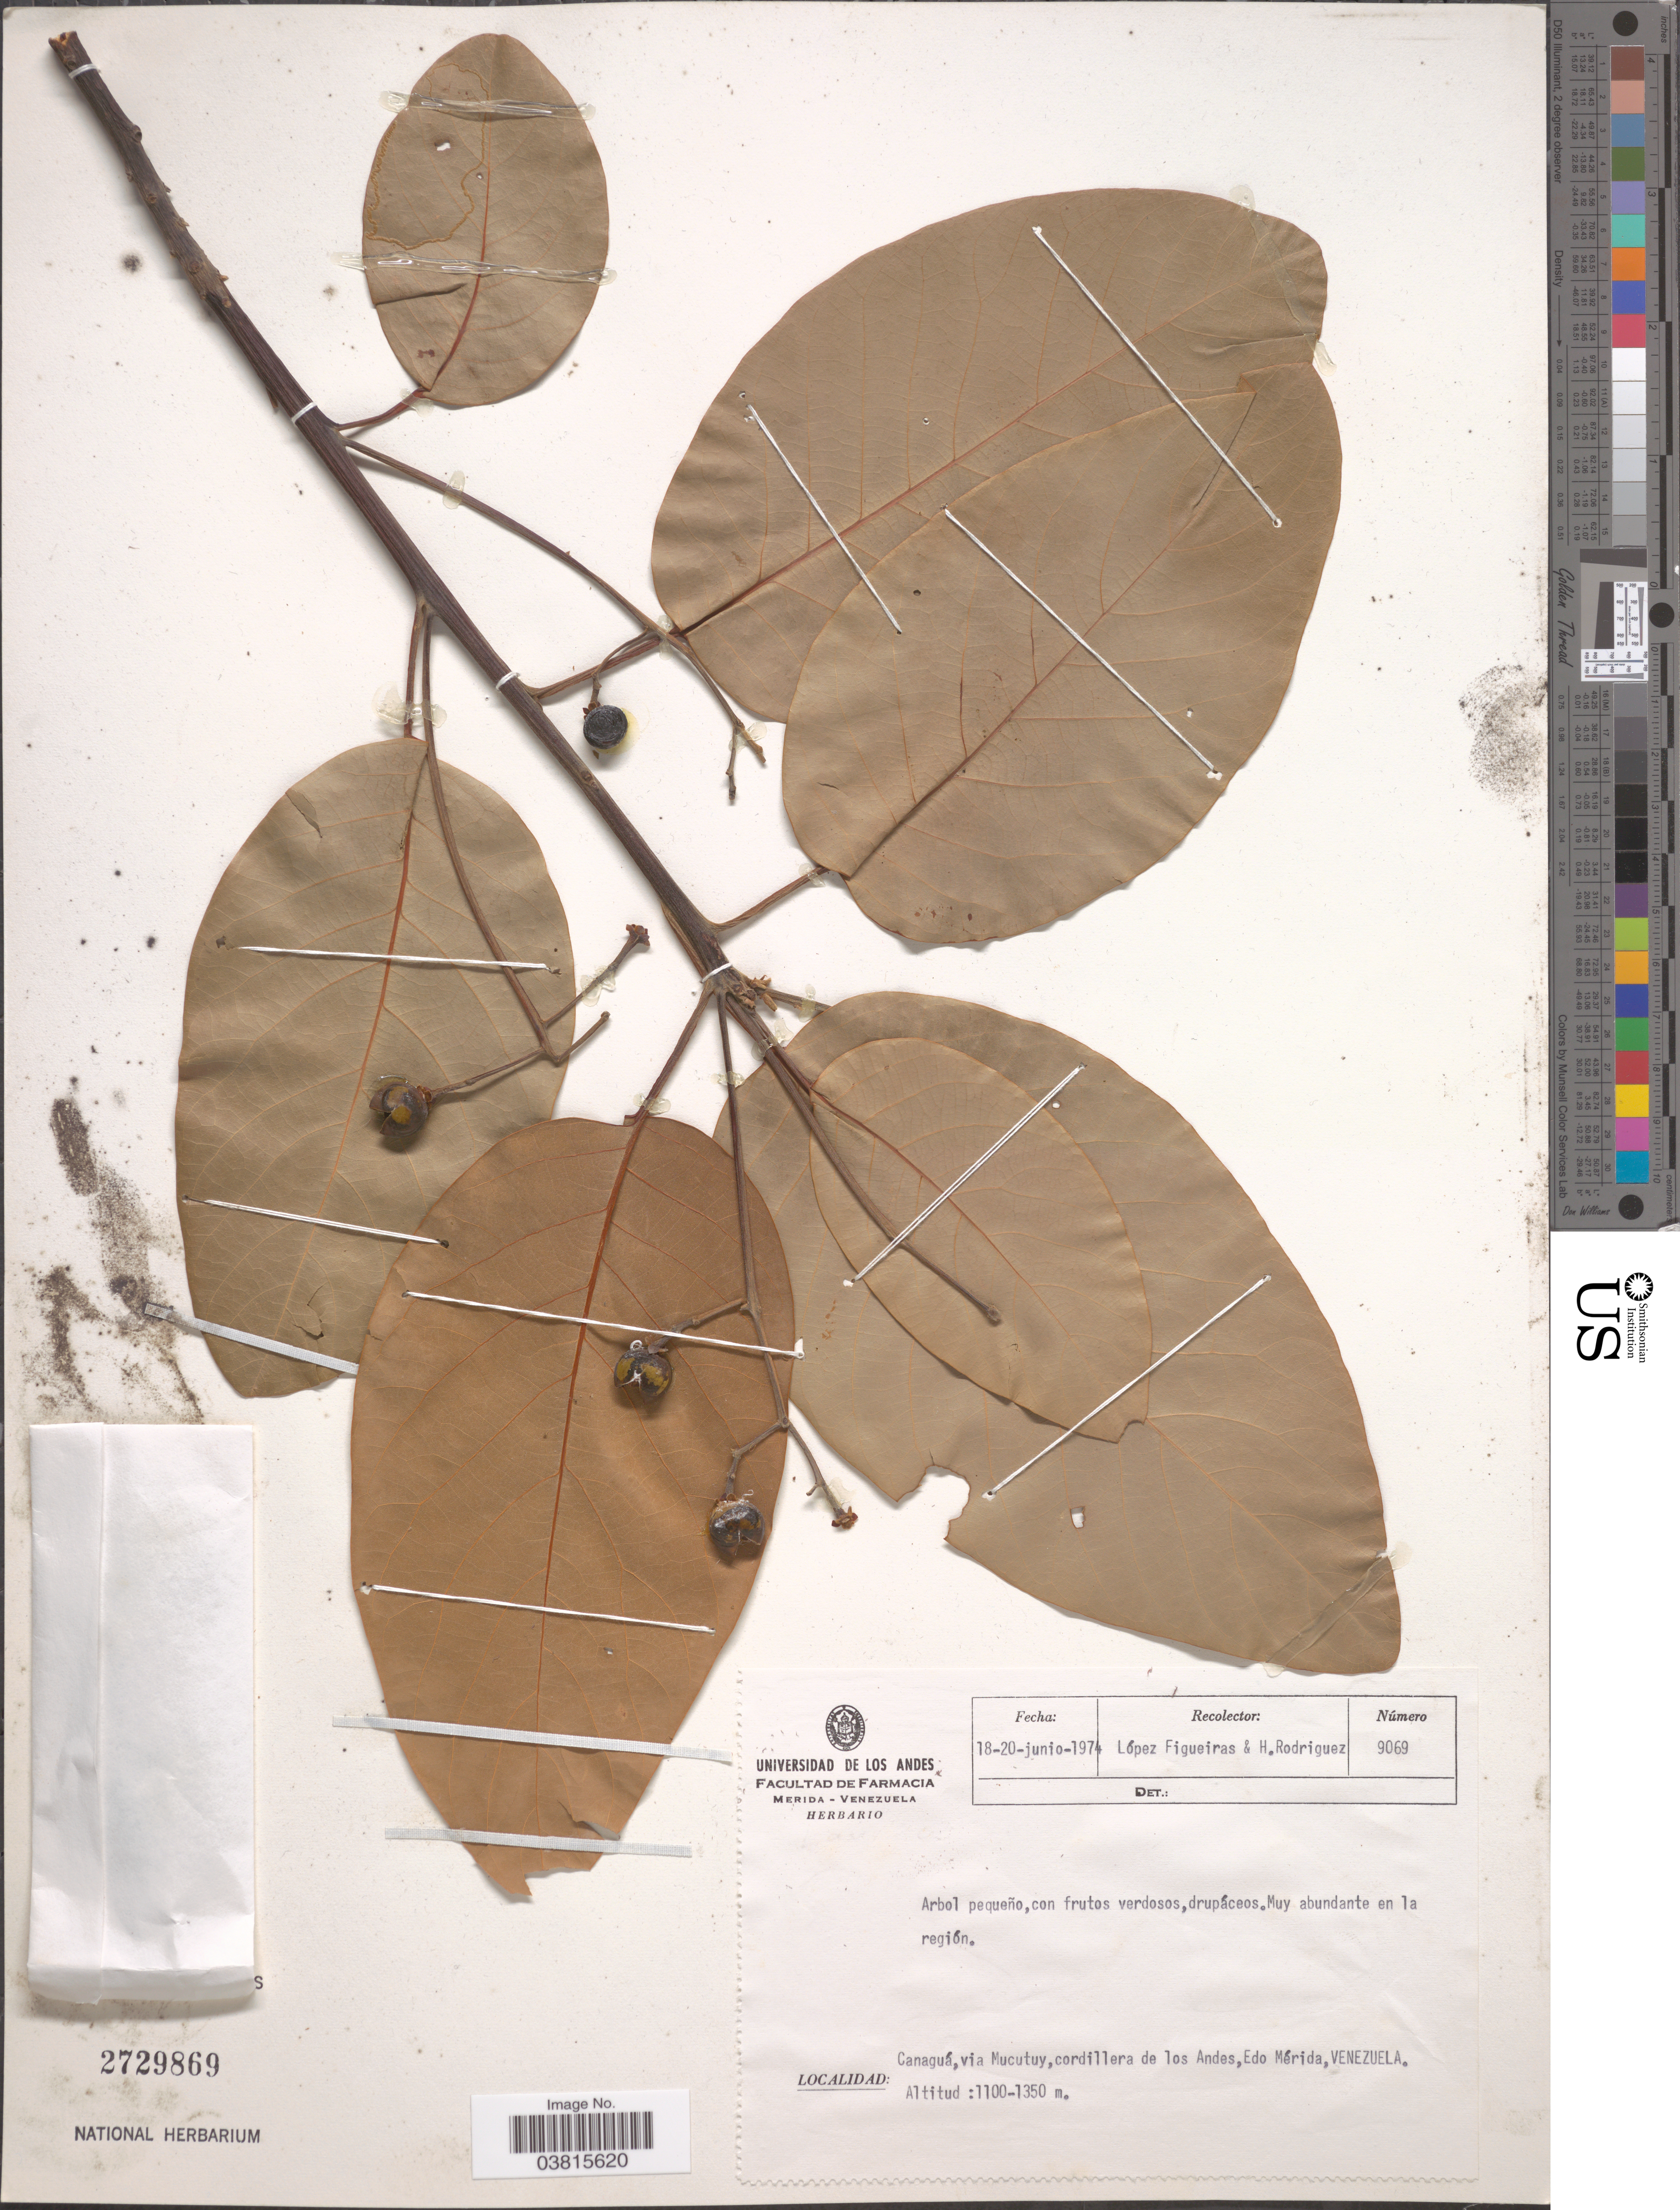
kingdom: Plantae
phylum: Tracheophyta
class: Magnoliopsida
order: Laurales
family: Lauraceae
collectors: M. López Figueiras & H. Rodriguez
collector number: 9069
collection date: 1974-06-18/1974-06-20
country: Venezuela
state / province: Merida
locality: Canaguá, via Mucutuy, cordillera de los Andes.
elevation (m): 1100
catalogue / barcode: US 2729869